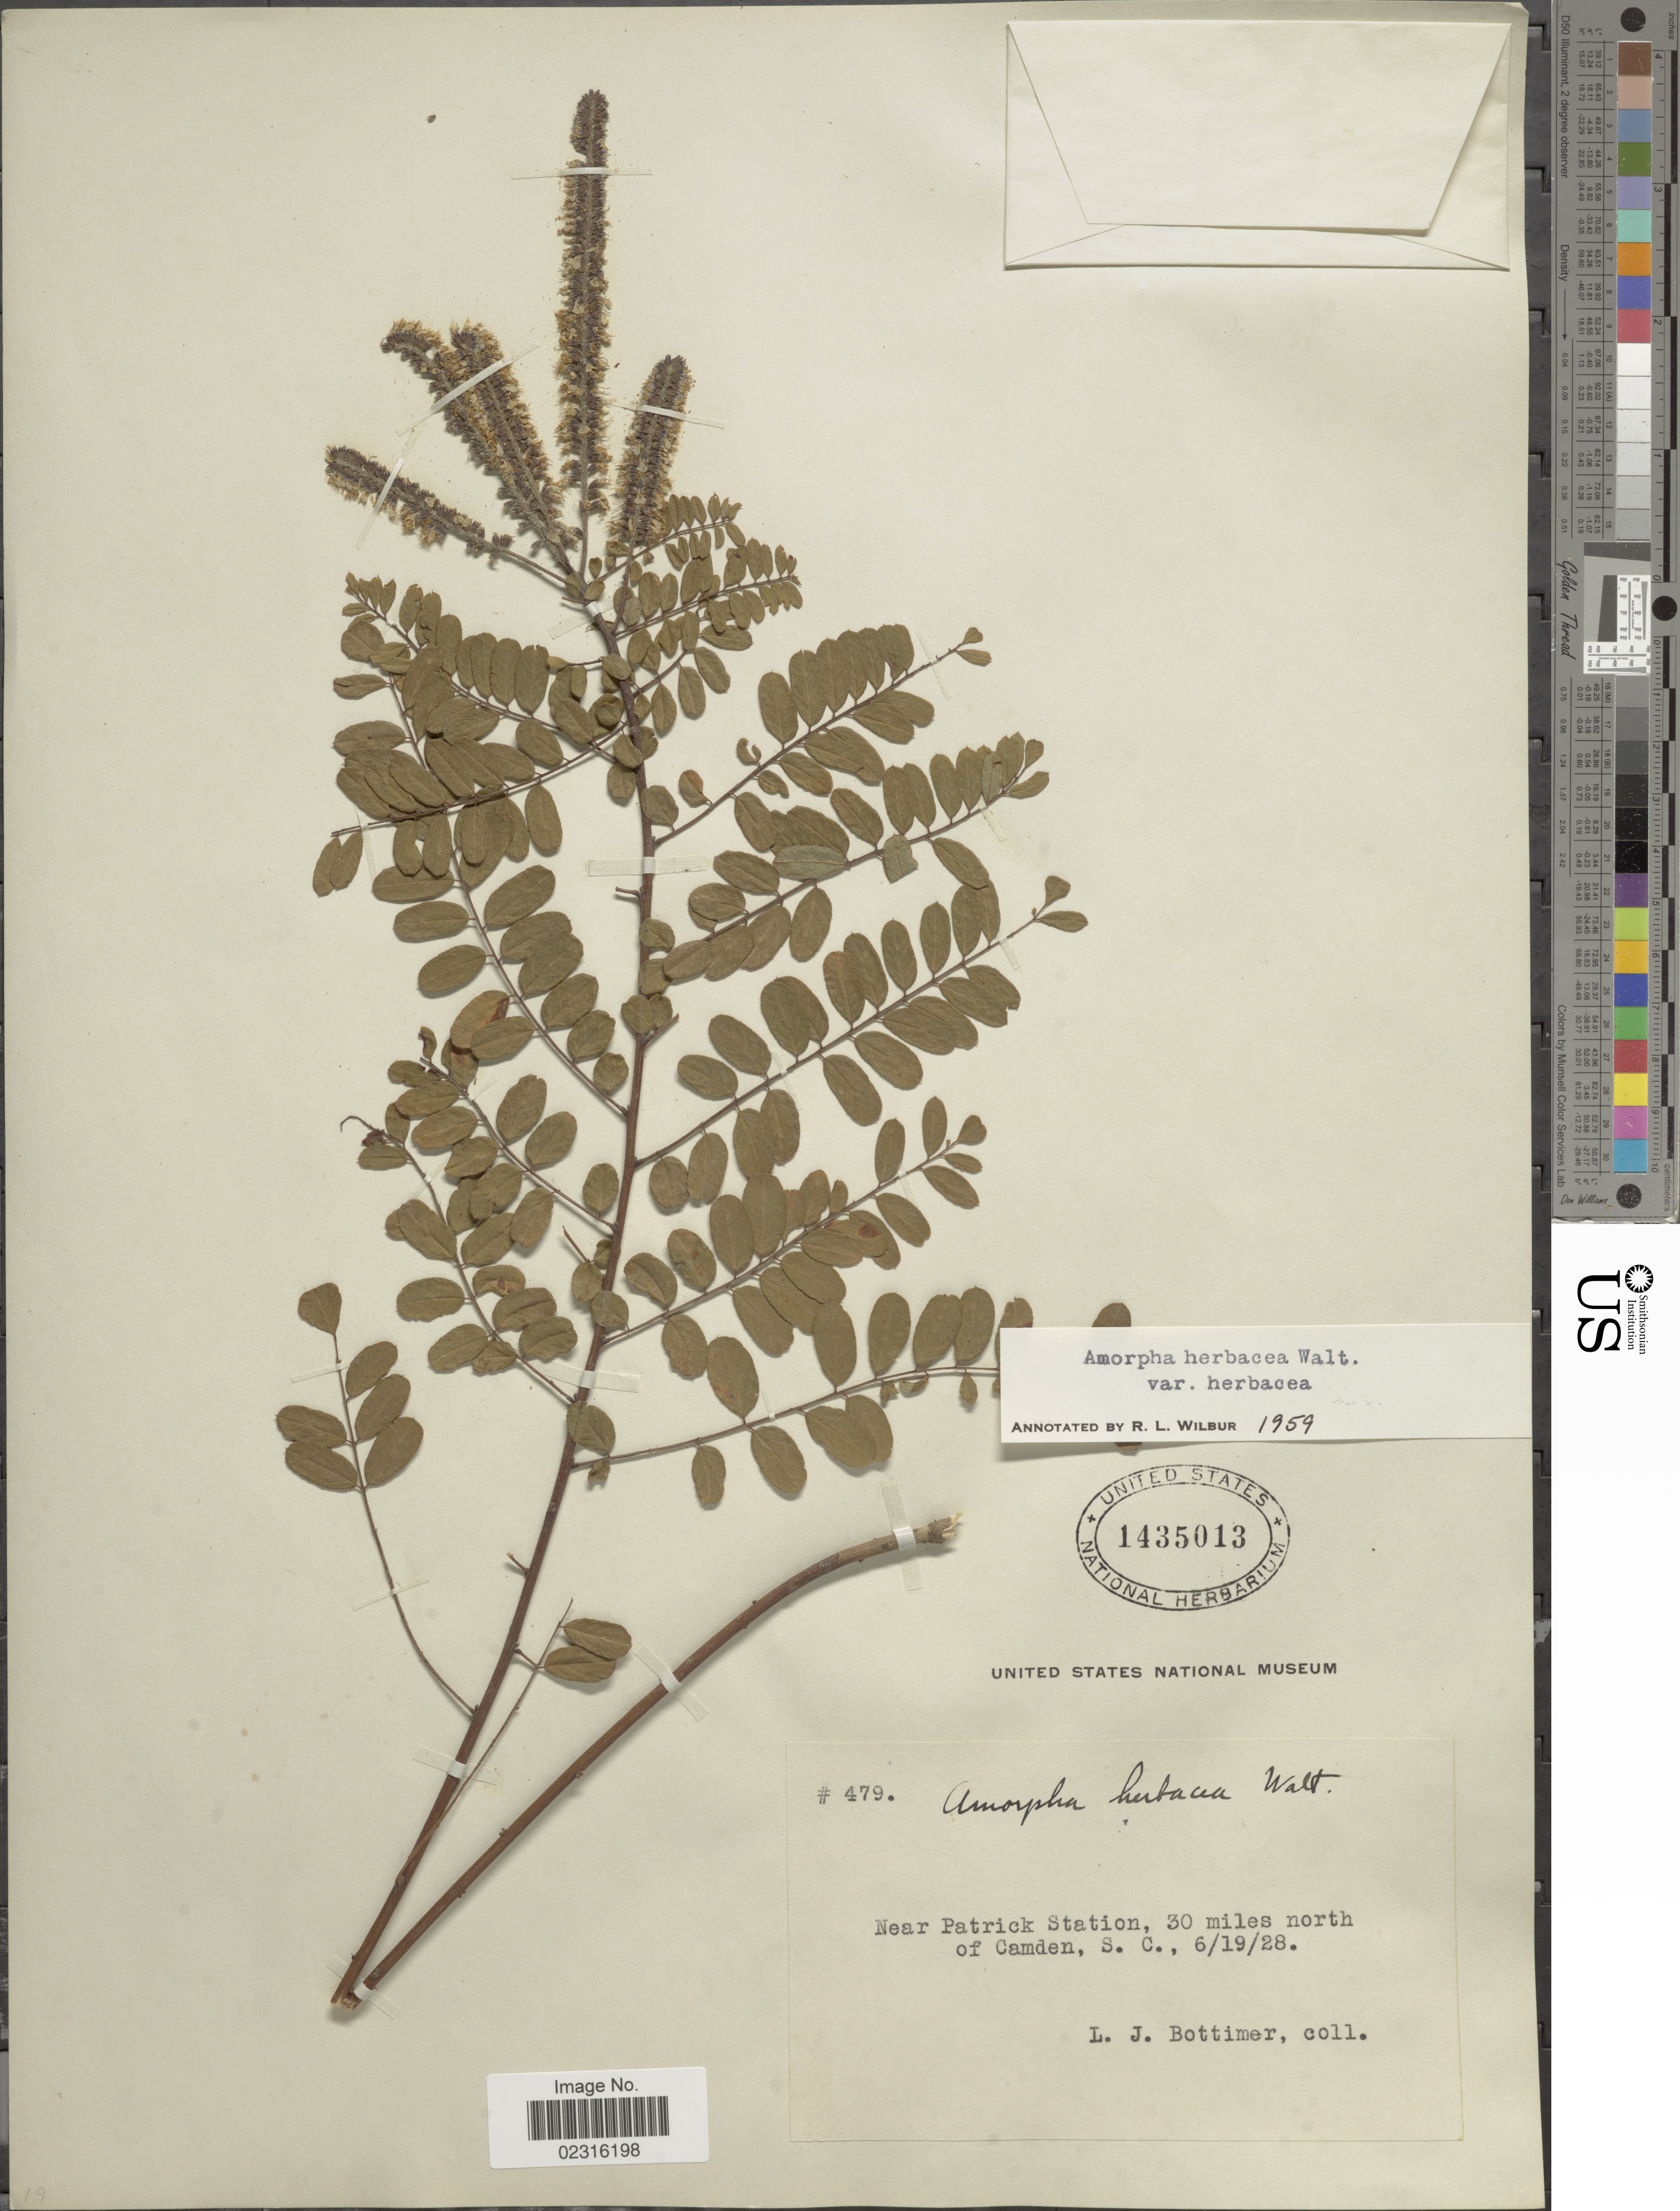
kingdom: Plantae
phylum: Tracheophyta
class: Magnoliopsida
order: Fabales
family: Fabaceae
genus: Amorpha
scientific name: Amorpha herbacea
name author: Schltdl.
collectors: L. Bottimer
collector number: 479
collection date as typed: Transcribed d/m/y: 19/6/28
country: United States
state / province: South Carolina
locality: Near Patrick Station, 30 miles north of Camden.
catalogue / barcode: US 1435013